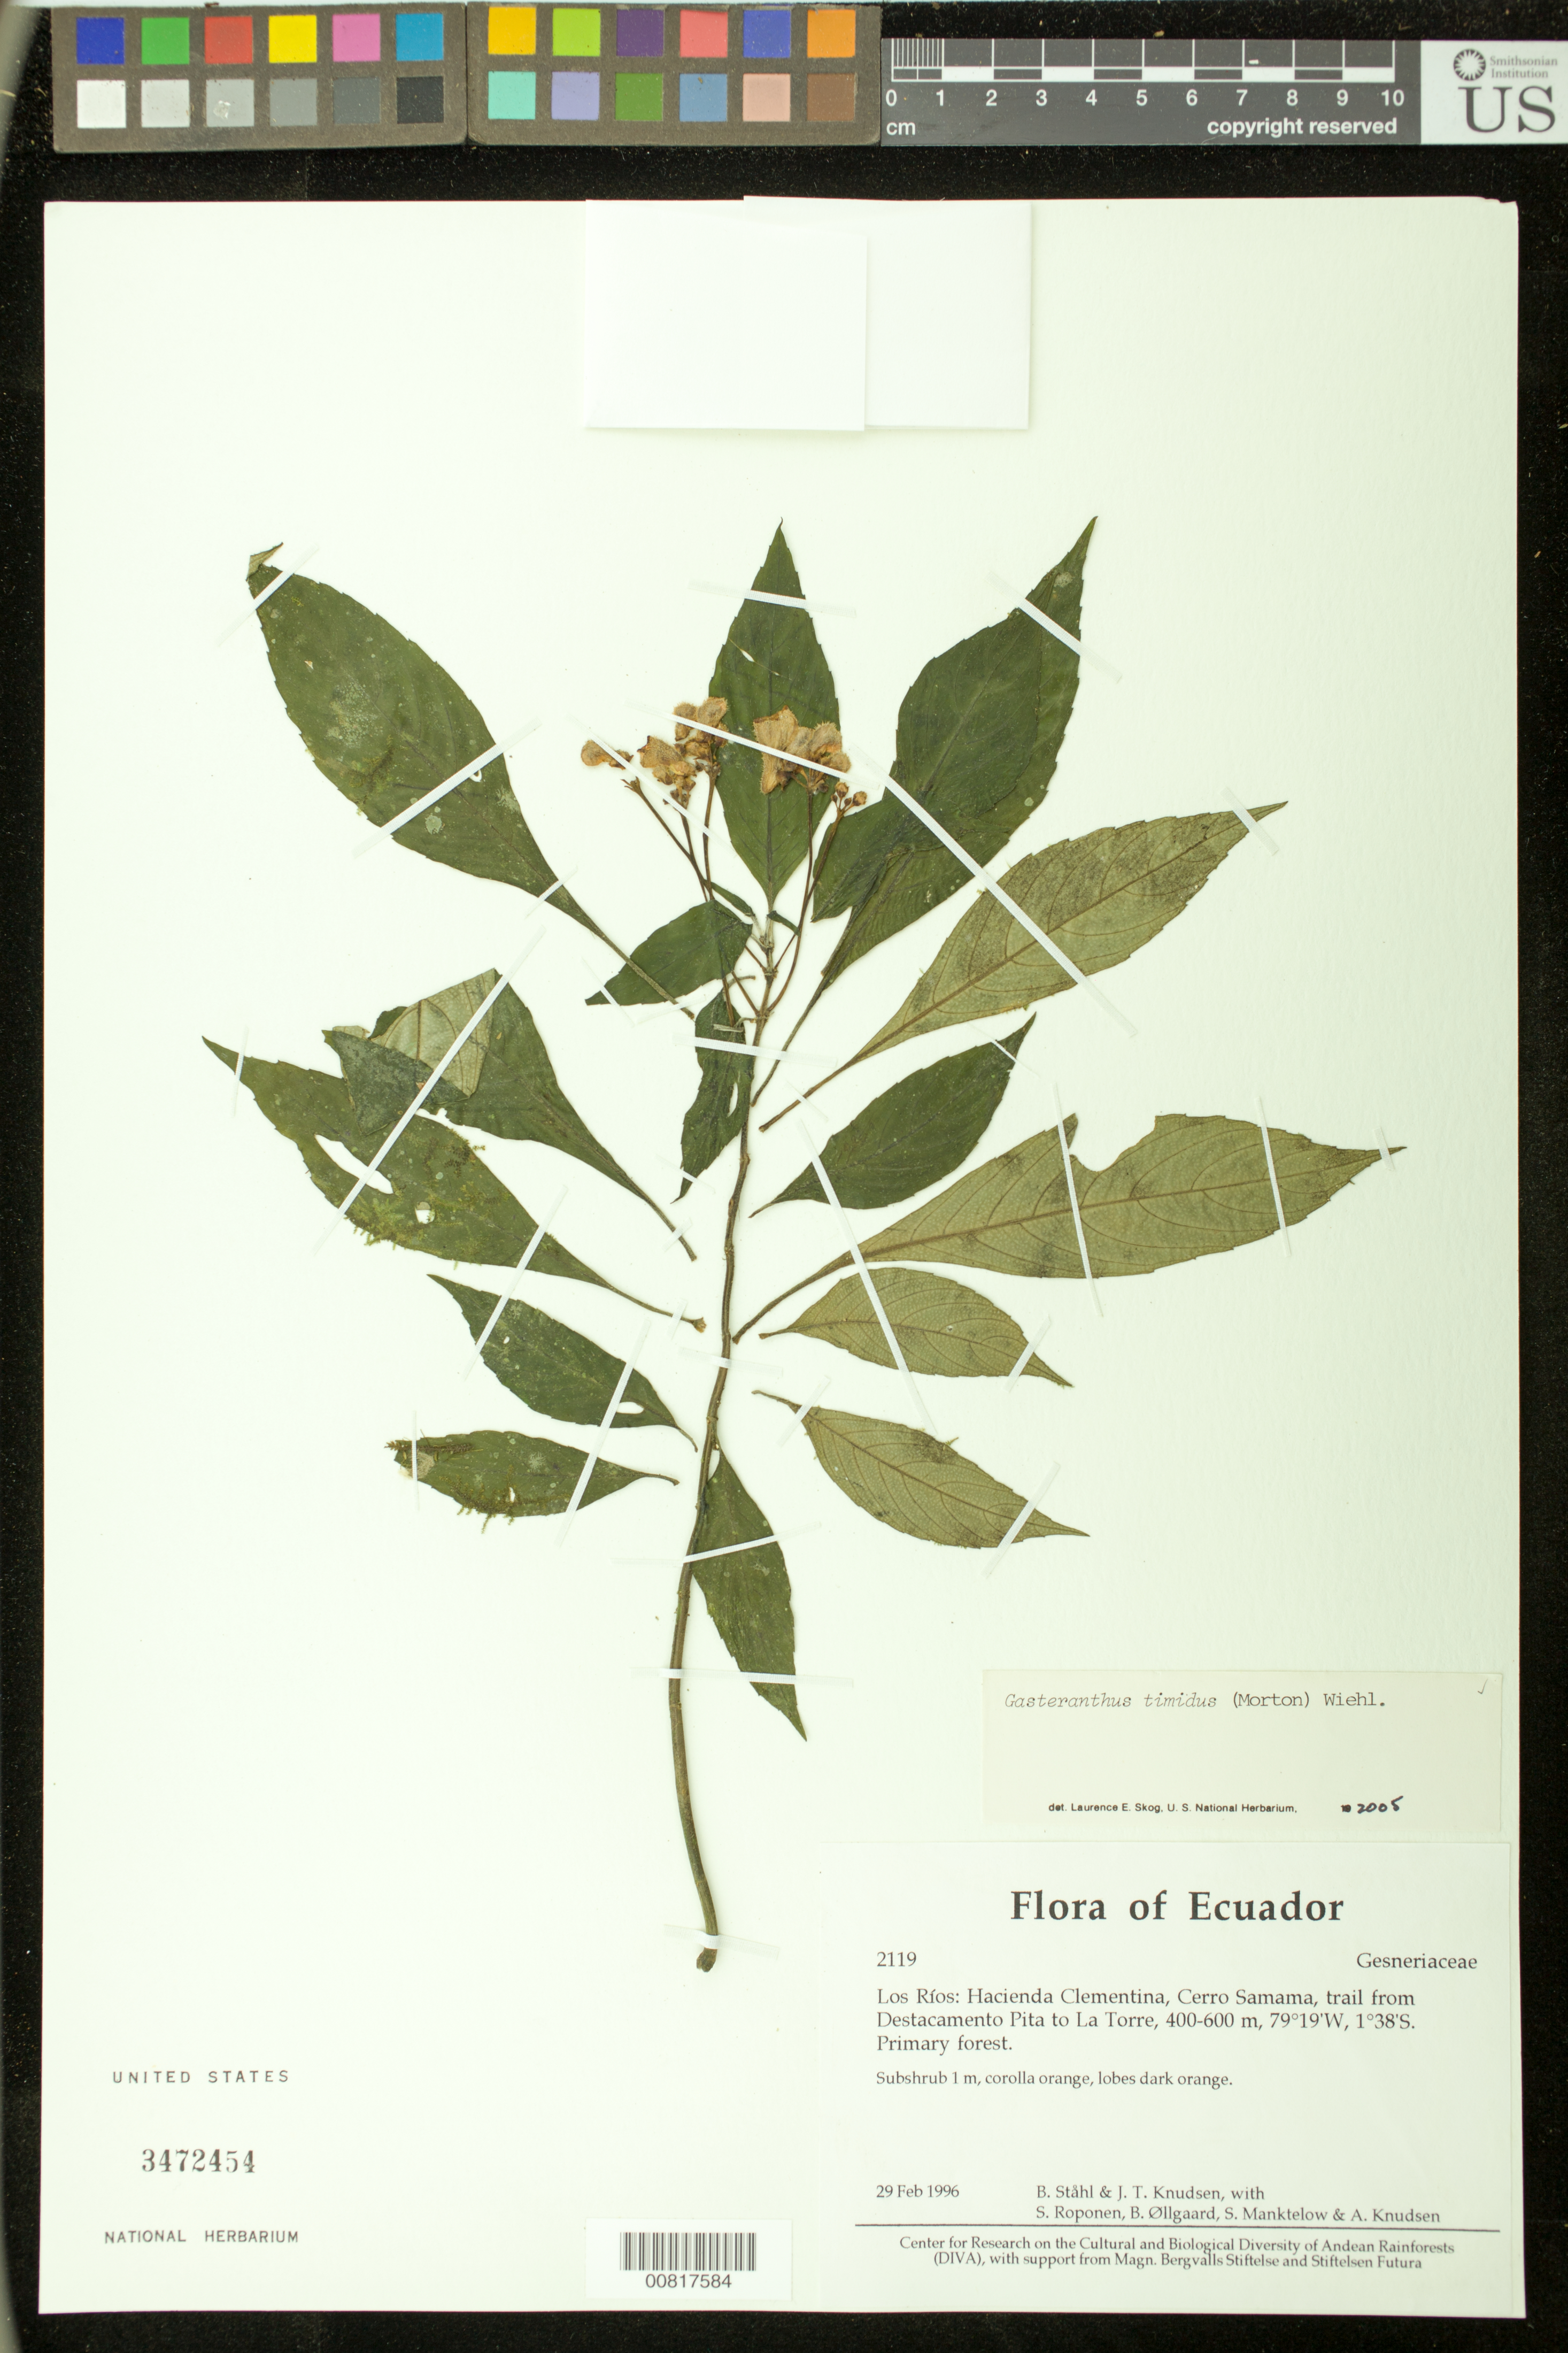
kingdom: Plantae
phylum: Tracheophyta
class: Magnoliopsida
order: Lamiales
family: Gesneriaceae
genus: Gasteranthus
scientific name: Gasteranthus timidus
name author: (C.V. Morton) Wiehler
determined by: Skog, Laurence E.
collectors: B. Ståhl & et al.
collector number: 2119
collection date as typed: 29 Feb 1996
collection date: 1996-02-29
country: Ecuador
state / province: Los Ríos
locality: Hacienda Clementina, Cerro Samama, trail from Destacamento Pita to La Torre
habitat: Primary forest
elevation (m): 400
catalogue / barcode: US 3472454